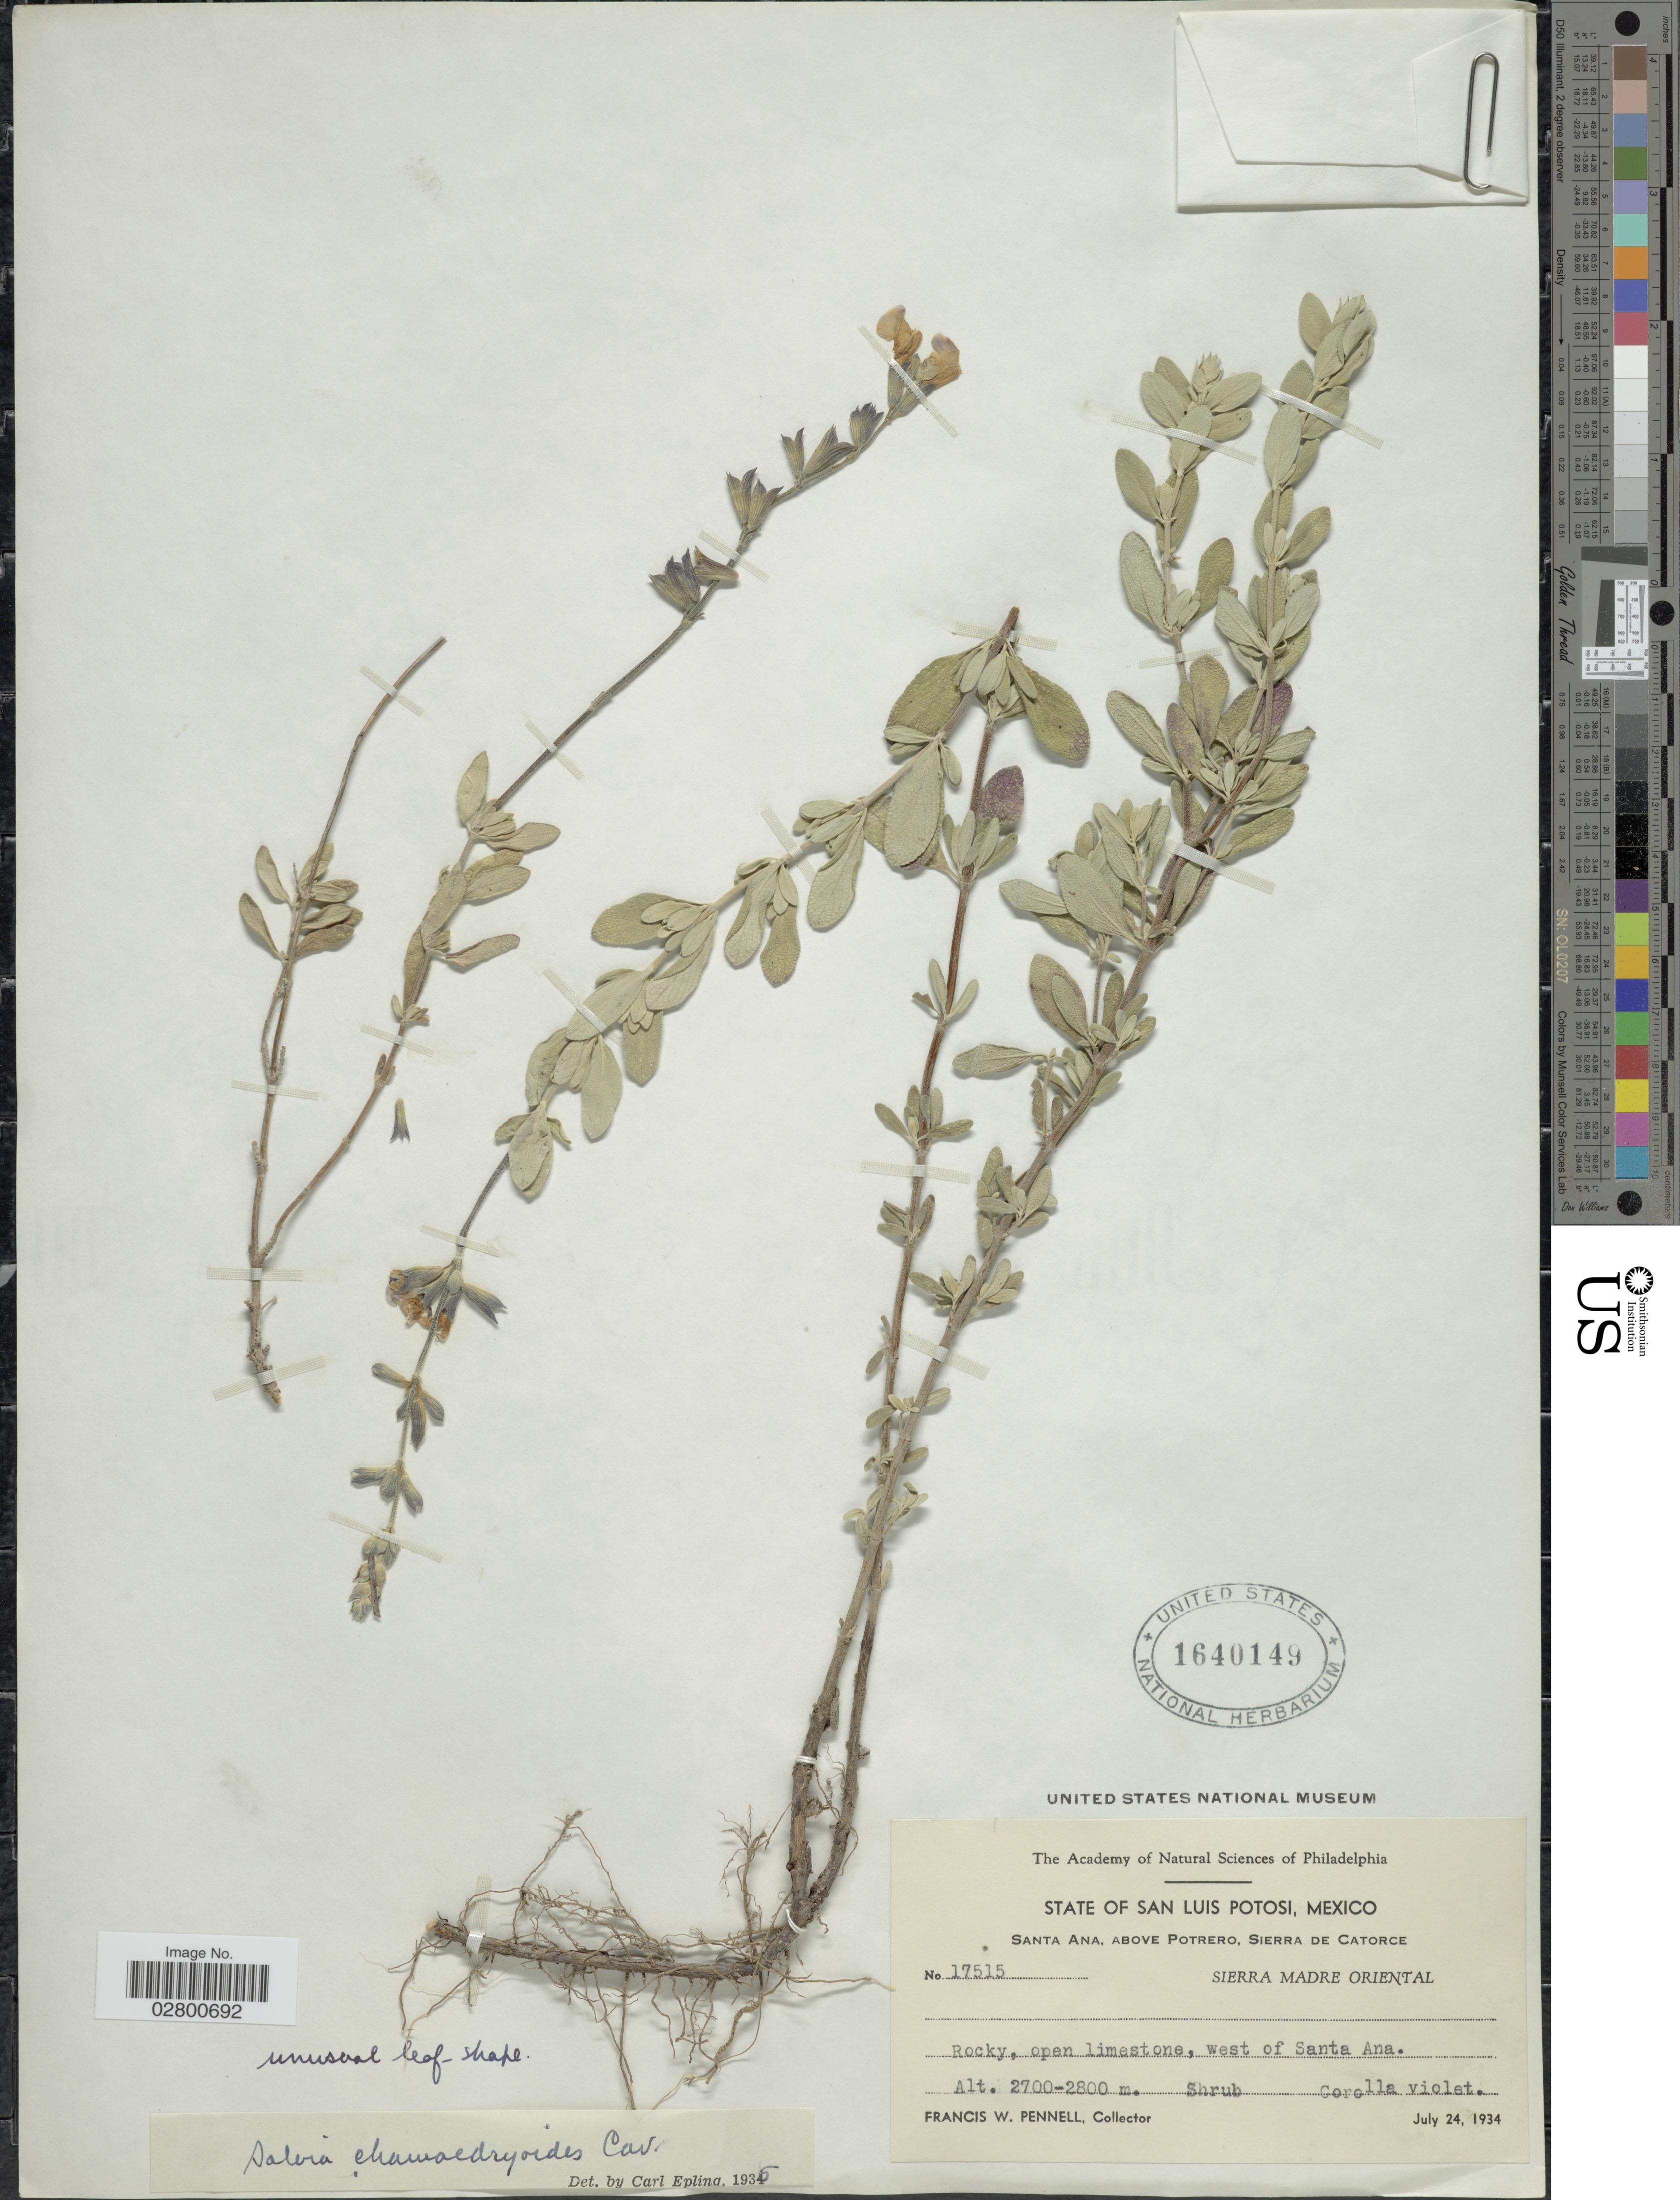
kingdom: Plantae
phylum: Tracheophyta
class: Magnoliopsida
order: Lamiales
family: Lamiaceae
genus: Salvia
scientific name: Salvia chamaedryoides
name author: Cav.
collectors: F. W. Pennell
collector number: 17515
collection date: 1934-07-24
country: Mexico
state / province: San Luis Potosí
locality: Santa Ana, above Potrero, Sierra de Catorce, Sierra Madre Oriental, west of Santa Ana.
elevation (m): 2700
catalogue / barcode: US 1640149